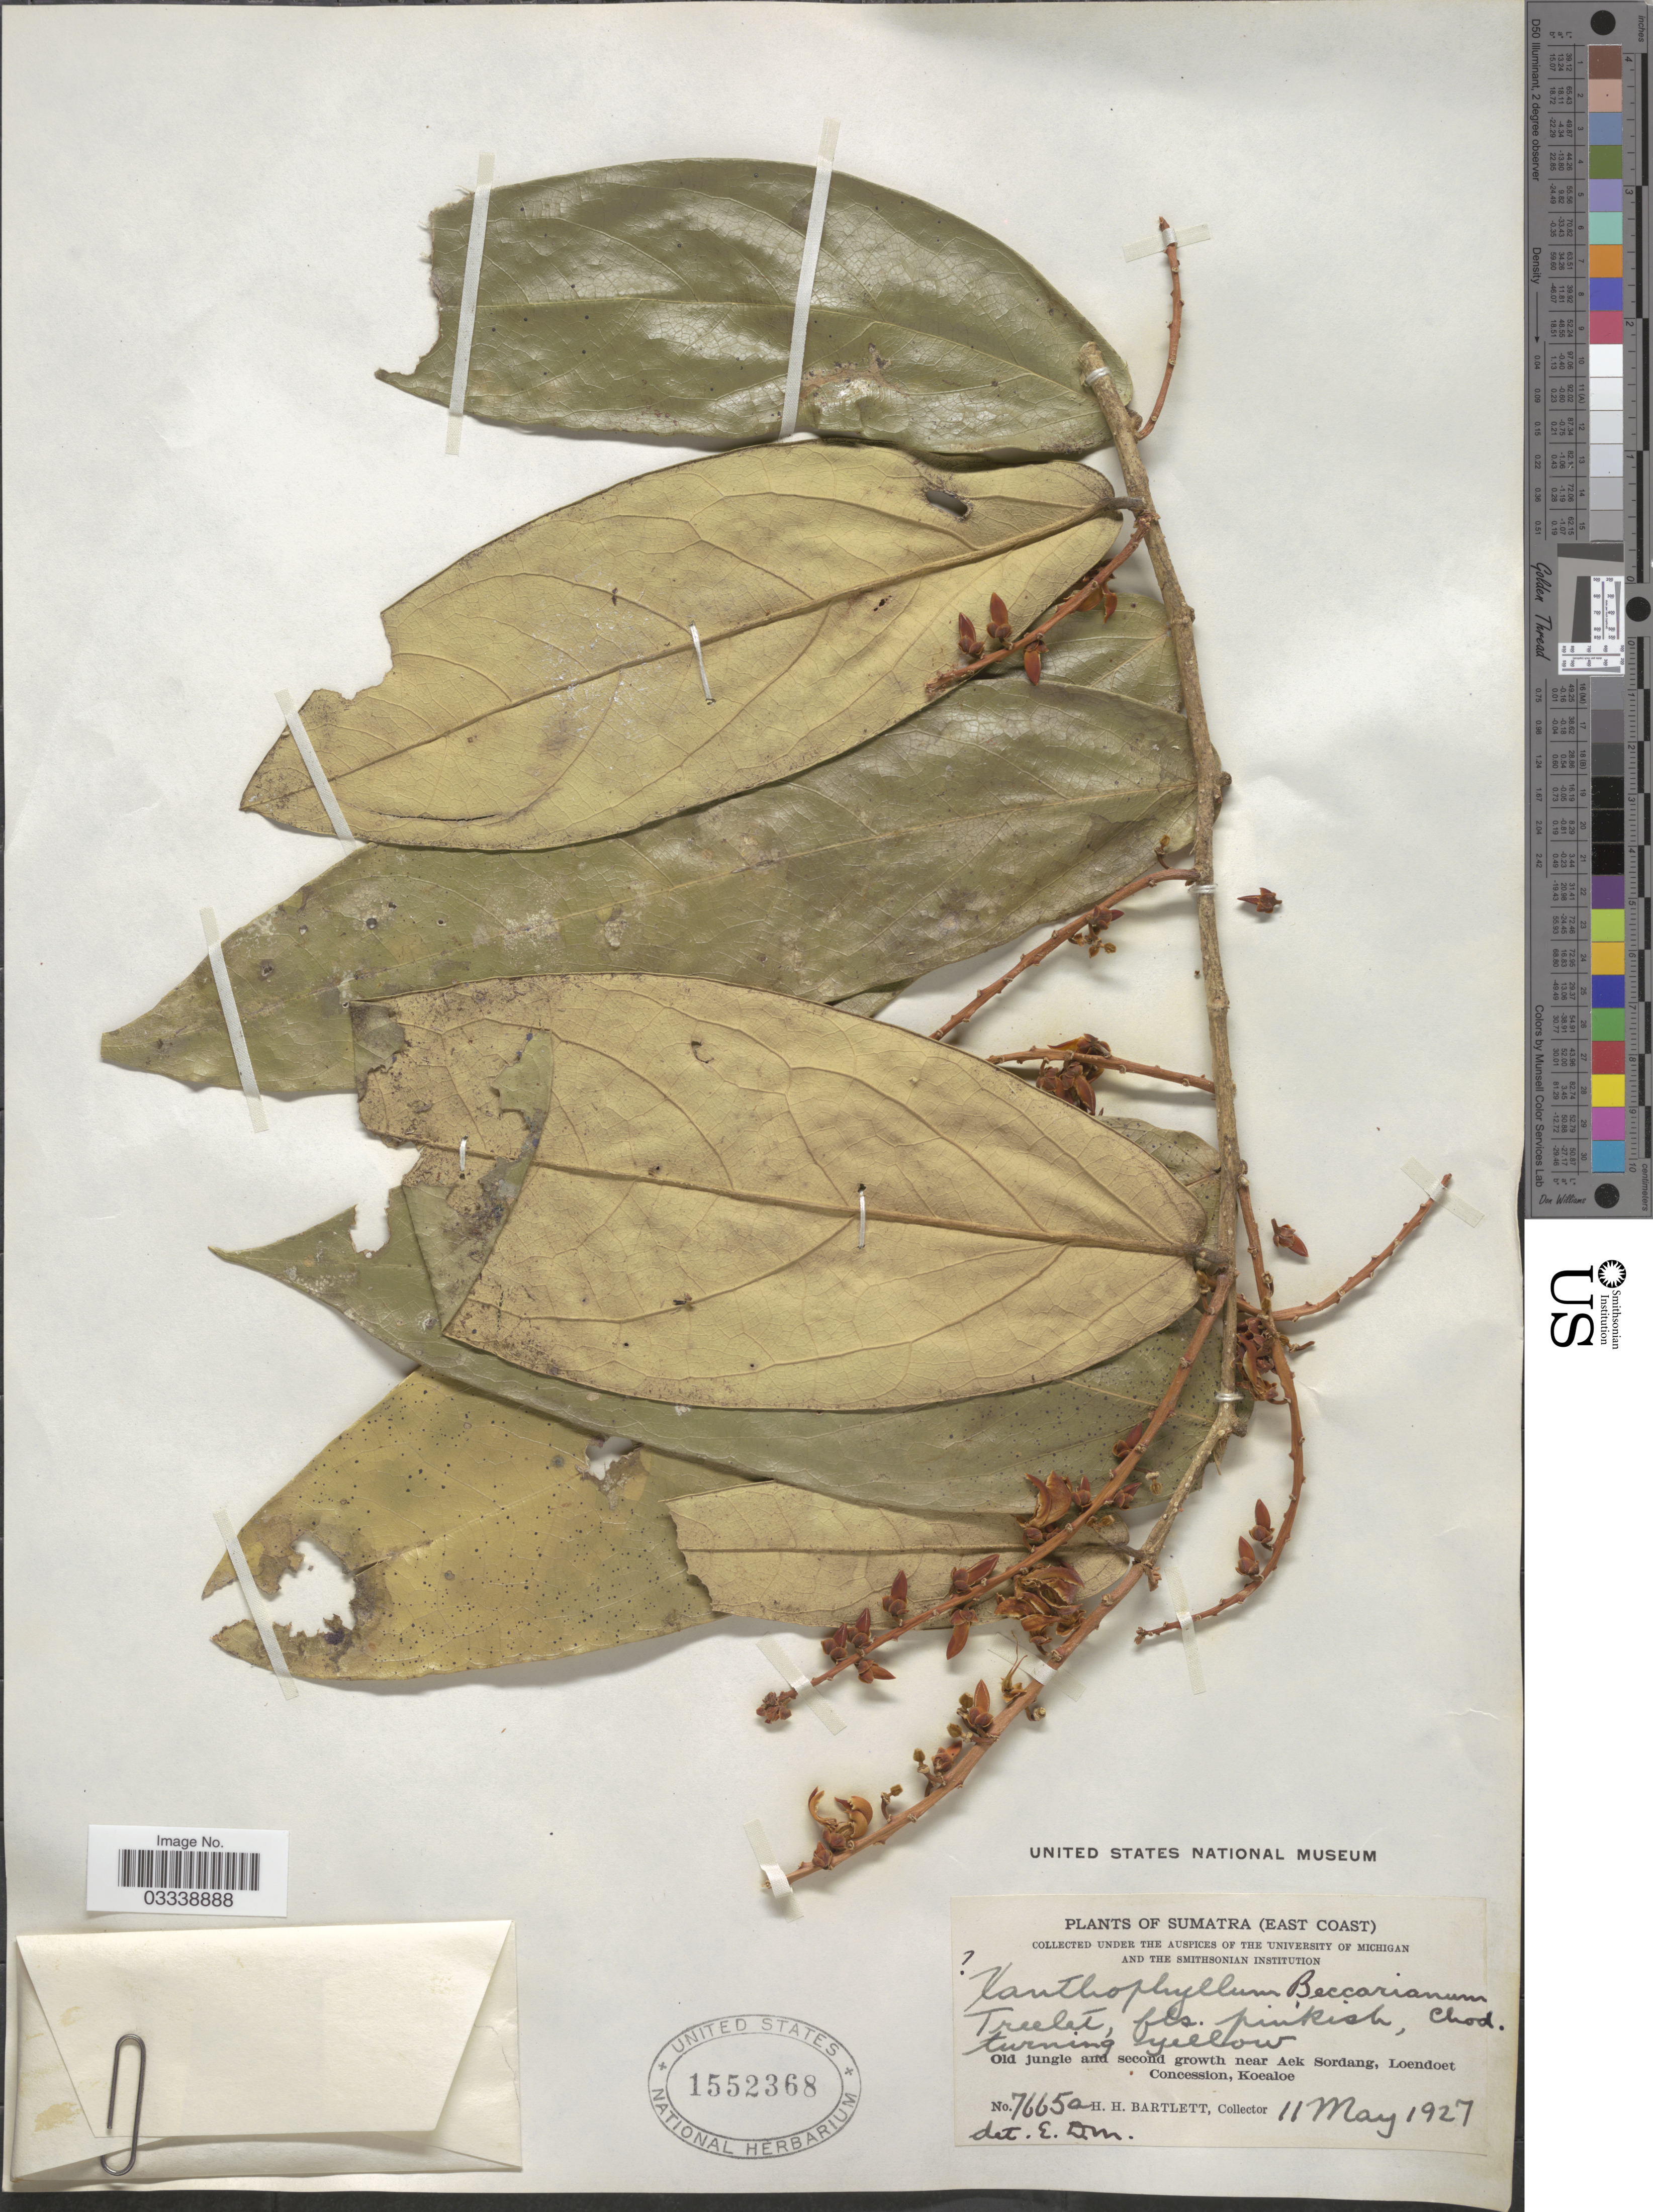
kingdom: Plantae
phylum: Tracheophyta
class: Magnoliopsida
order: Fabales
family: Polygalaceae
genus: Xanthophyllum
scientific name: Xanthophyllum beccarianum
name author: Chodat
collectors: H. H. Bartlett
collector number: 7665a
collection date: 1927-05-11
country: Indonesia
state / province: Sumatra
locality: (East Coast). Old jungle and second growth near Aek Sordang, Loendoet Concession, Koealoe.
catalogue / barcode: US 1552368